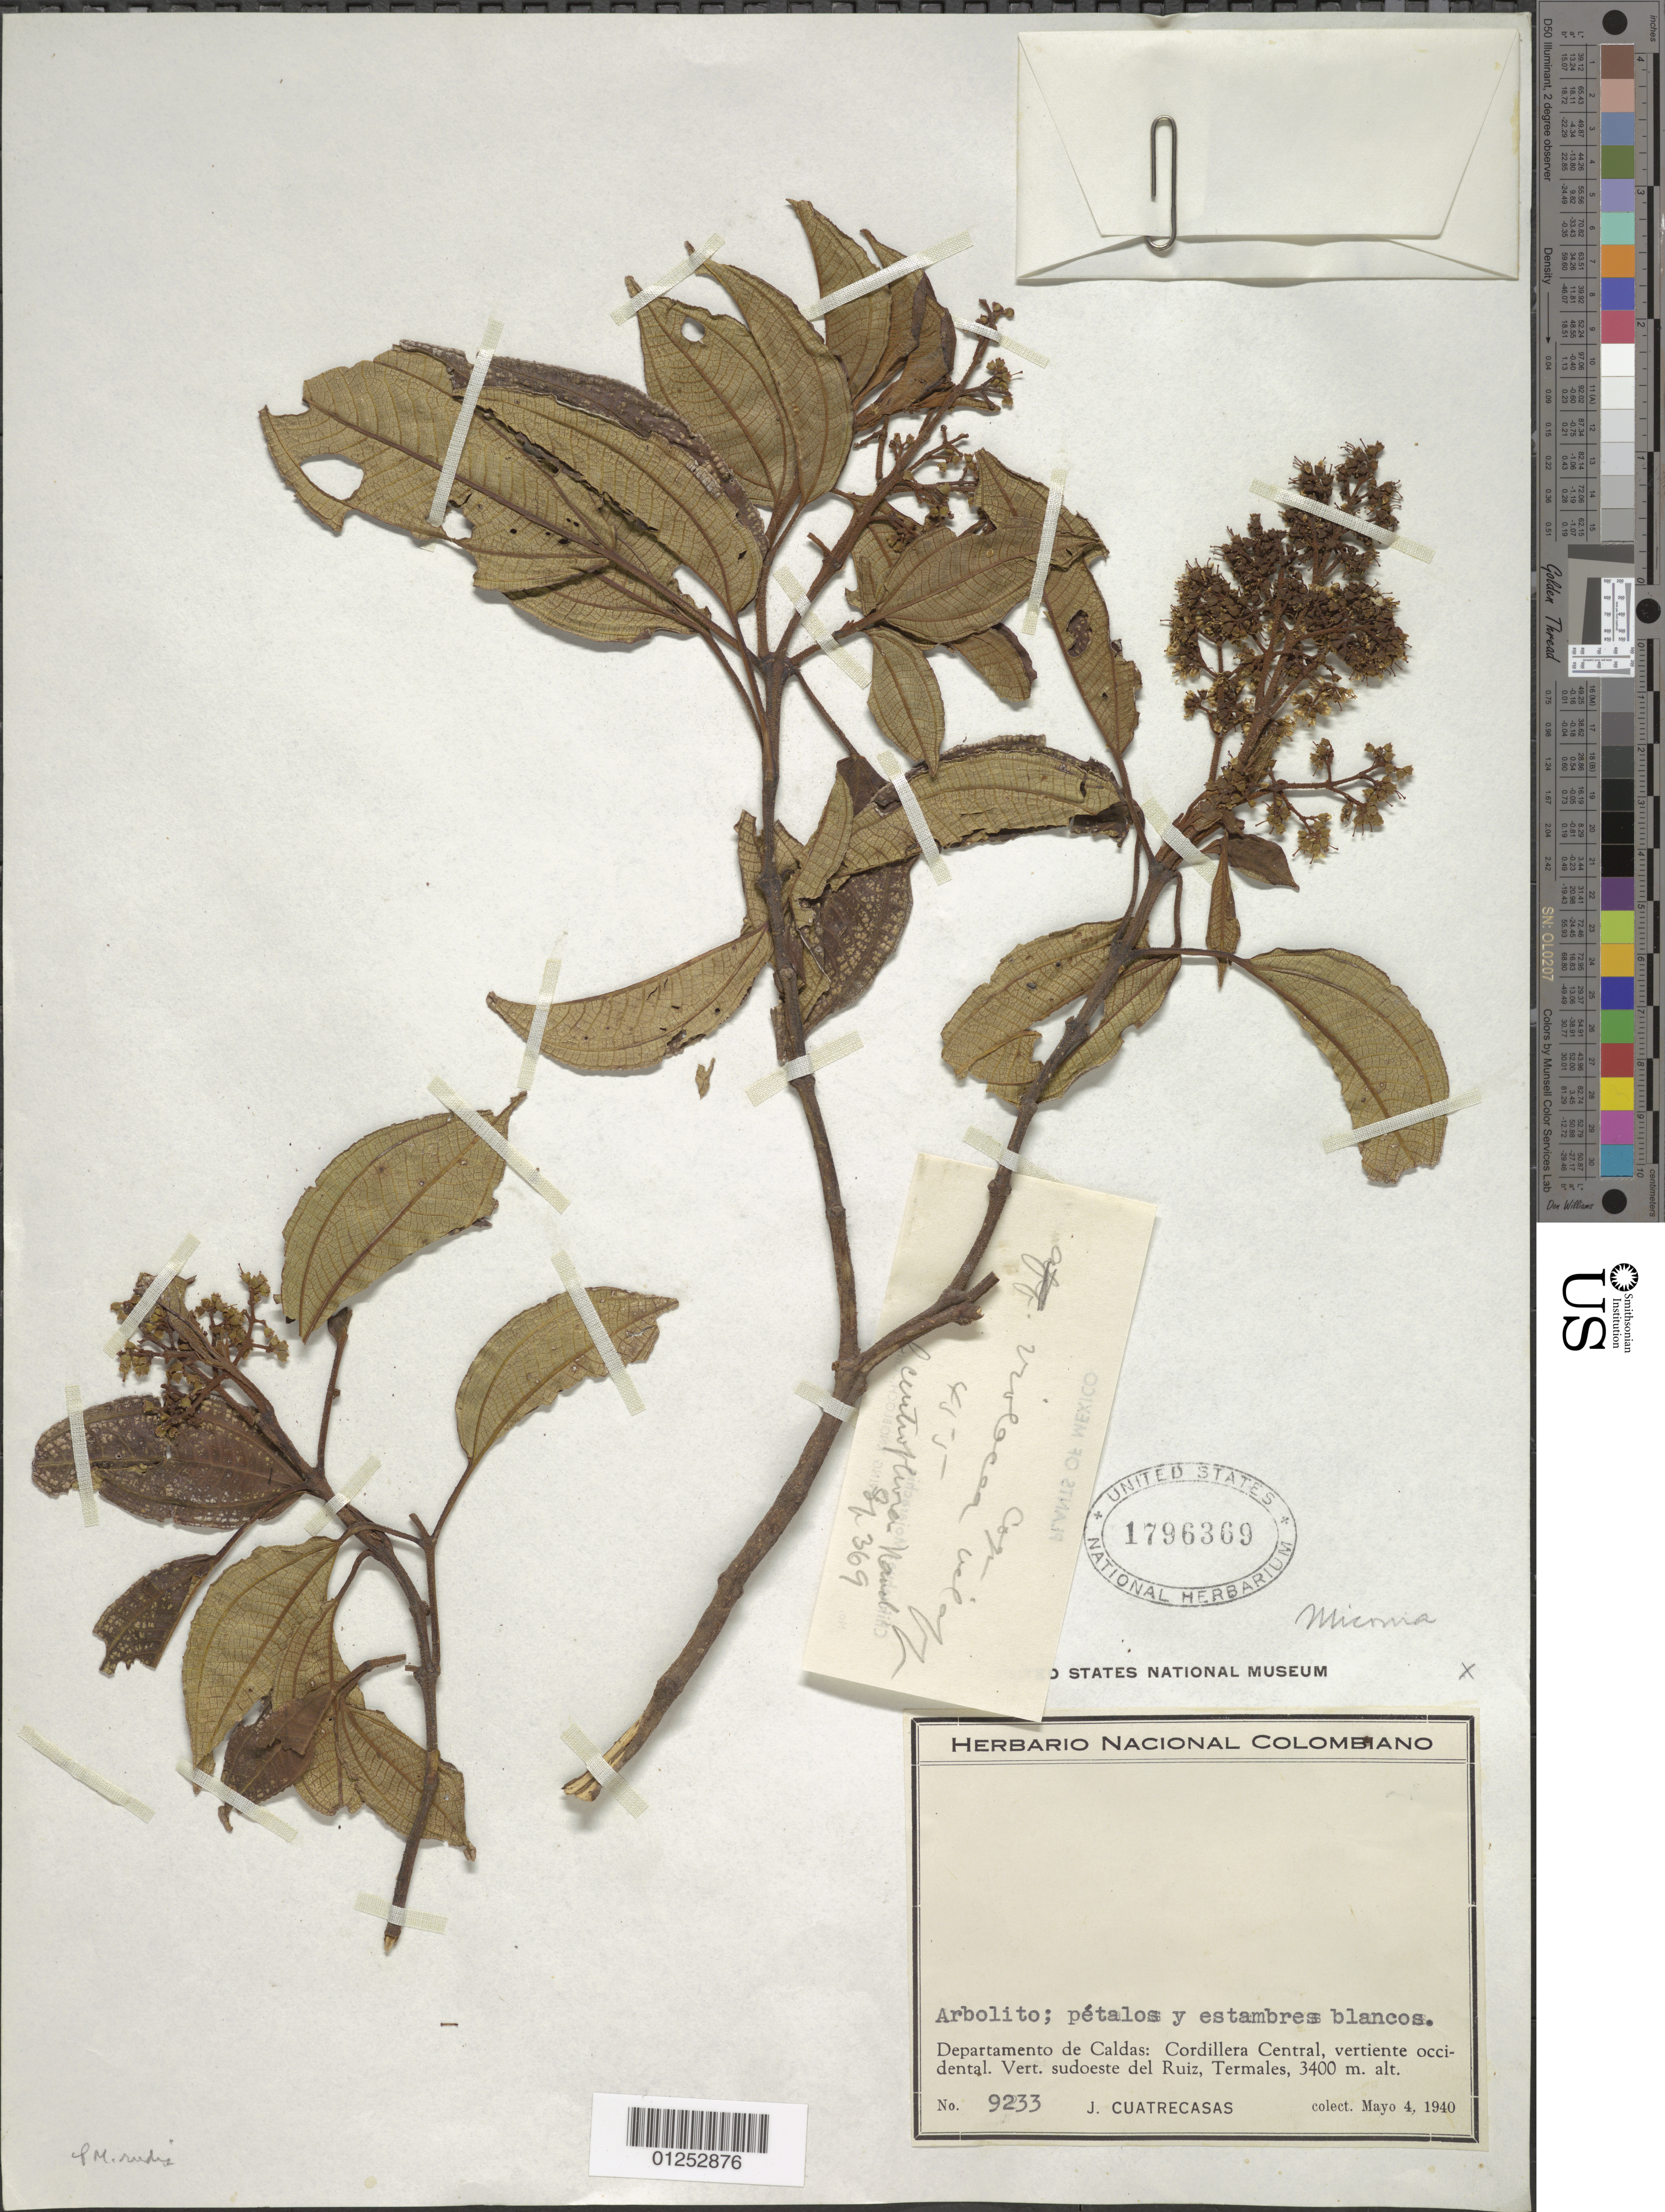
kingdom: Plantae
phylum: Tracheophyta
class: Magnoliopsida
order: Myrtales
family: Melastomataceae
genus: Miconia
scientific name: Miconia sp.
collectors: J. Cuatrecasas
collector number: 9233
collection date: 1940-05-04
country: Colombia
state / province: Caldas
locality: Cordillera central, vertiente occidental. Vert. sudoeste del Ruiz, Termales.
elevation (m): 3400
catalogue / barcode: US 1796369